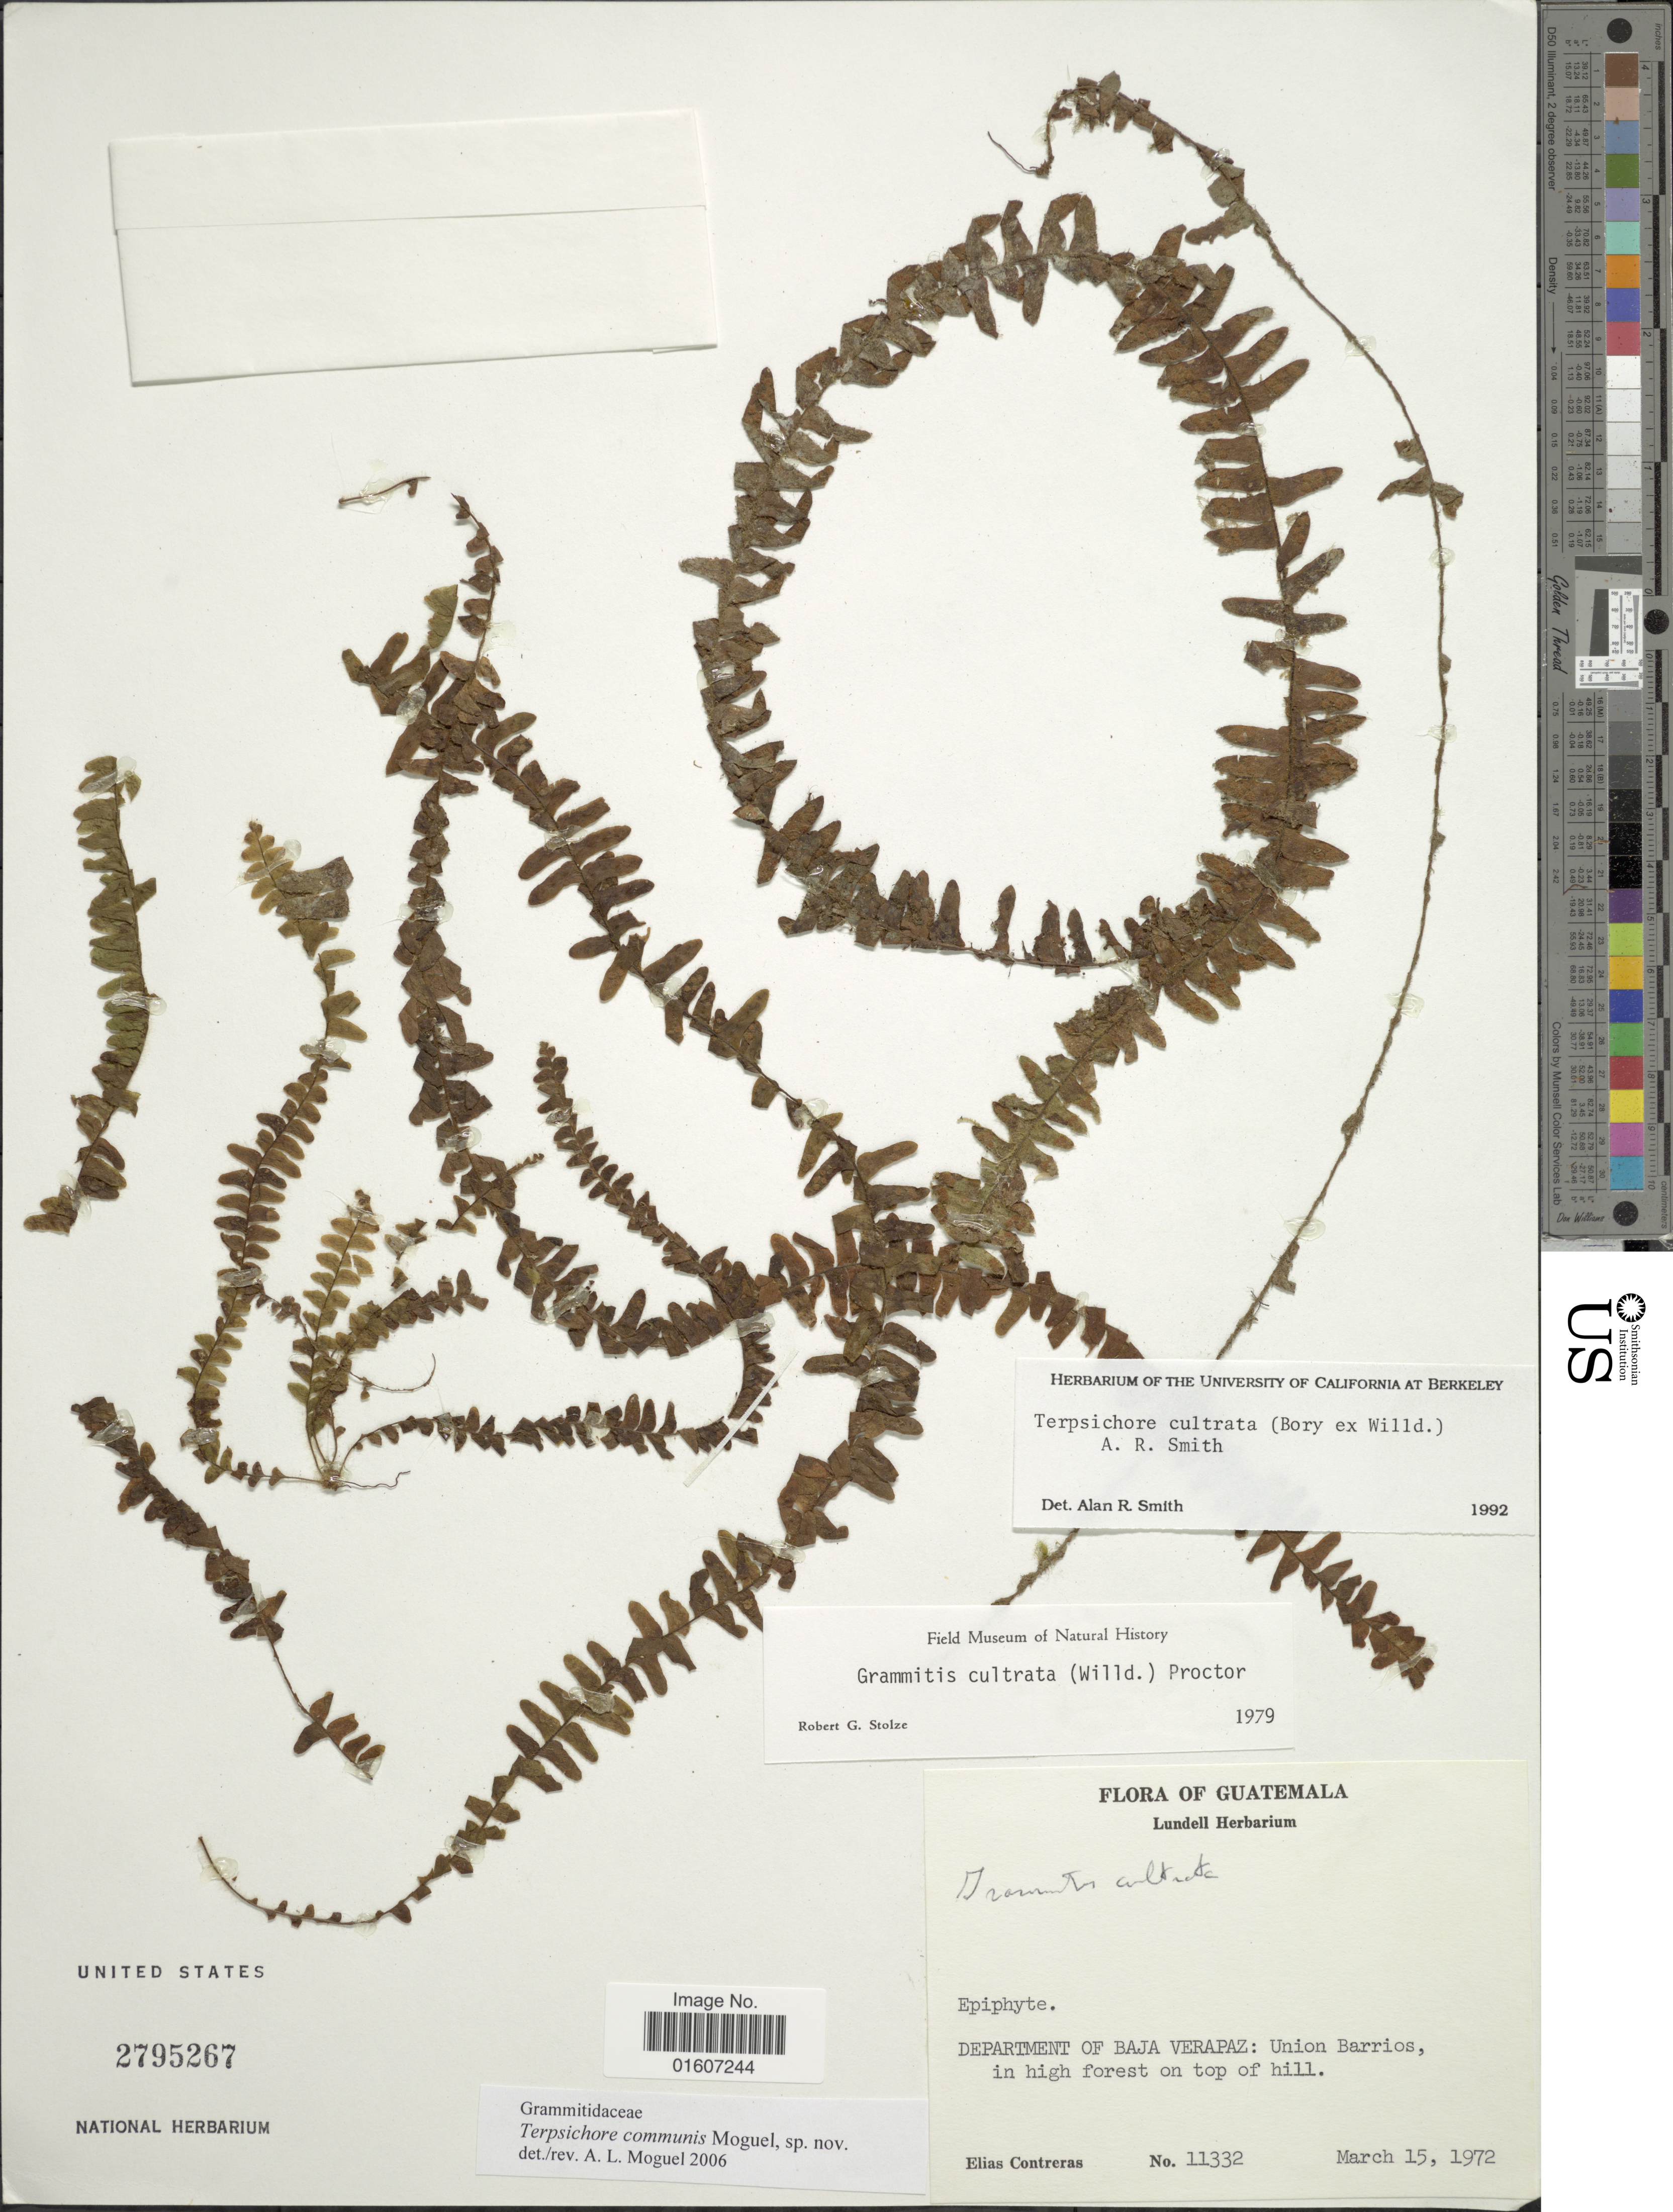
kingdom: Plantae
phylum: Tracheophyta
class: Polypodiopsida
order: Polypodiales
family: Polypodiaceae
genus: Terpsichore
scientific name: Terpsichore communis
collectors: E. Contreras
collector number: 11332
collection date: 1972-03-15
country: Guatemala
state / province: Baja Verapaz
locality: Department of Baja Verapaz: Union Barrios, in high forest on top of hill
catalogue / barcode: US 2795267